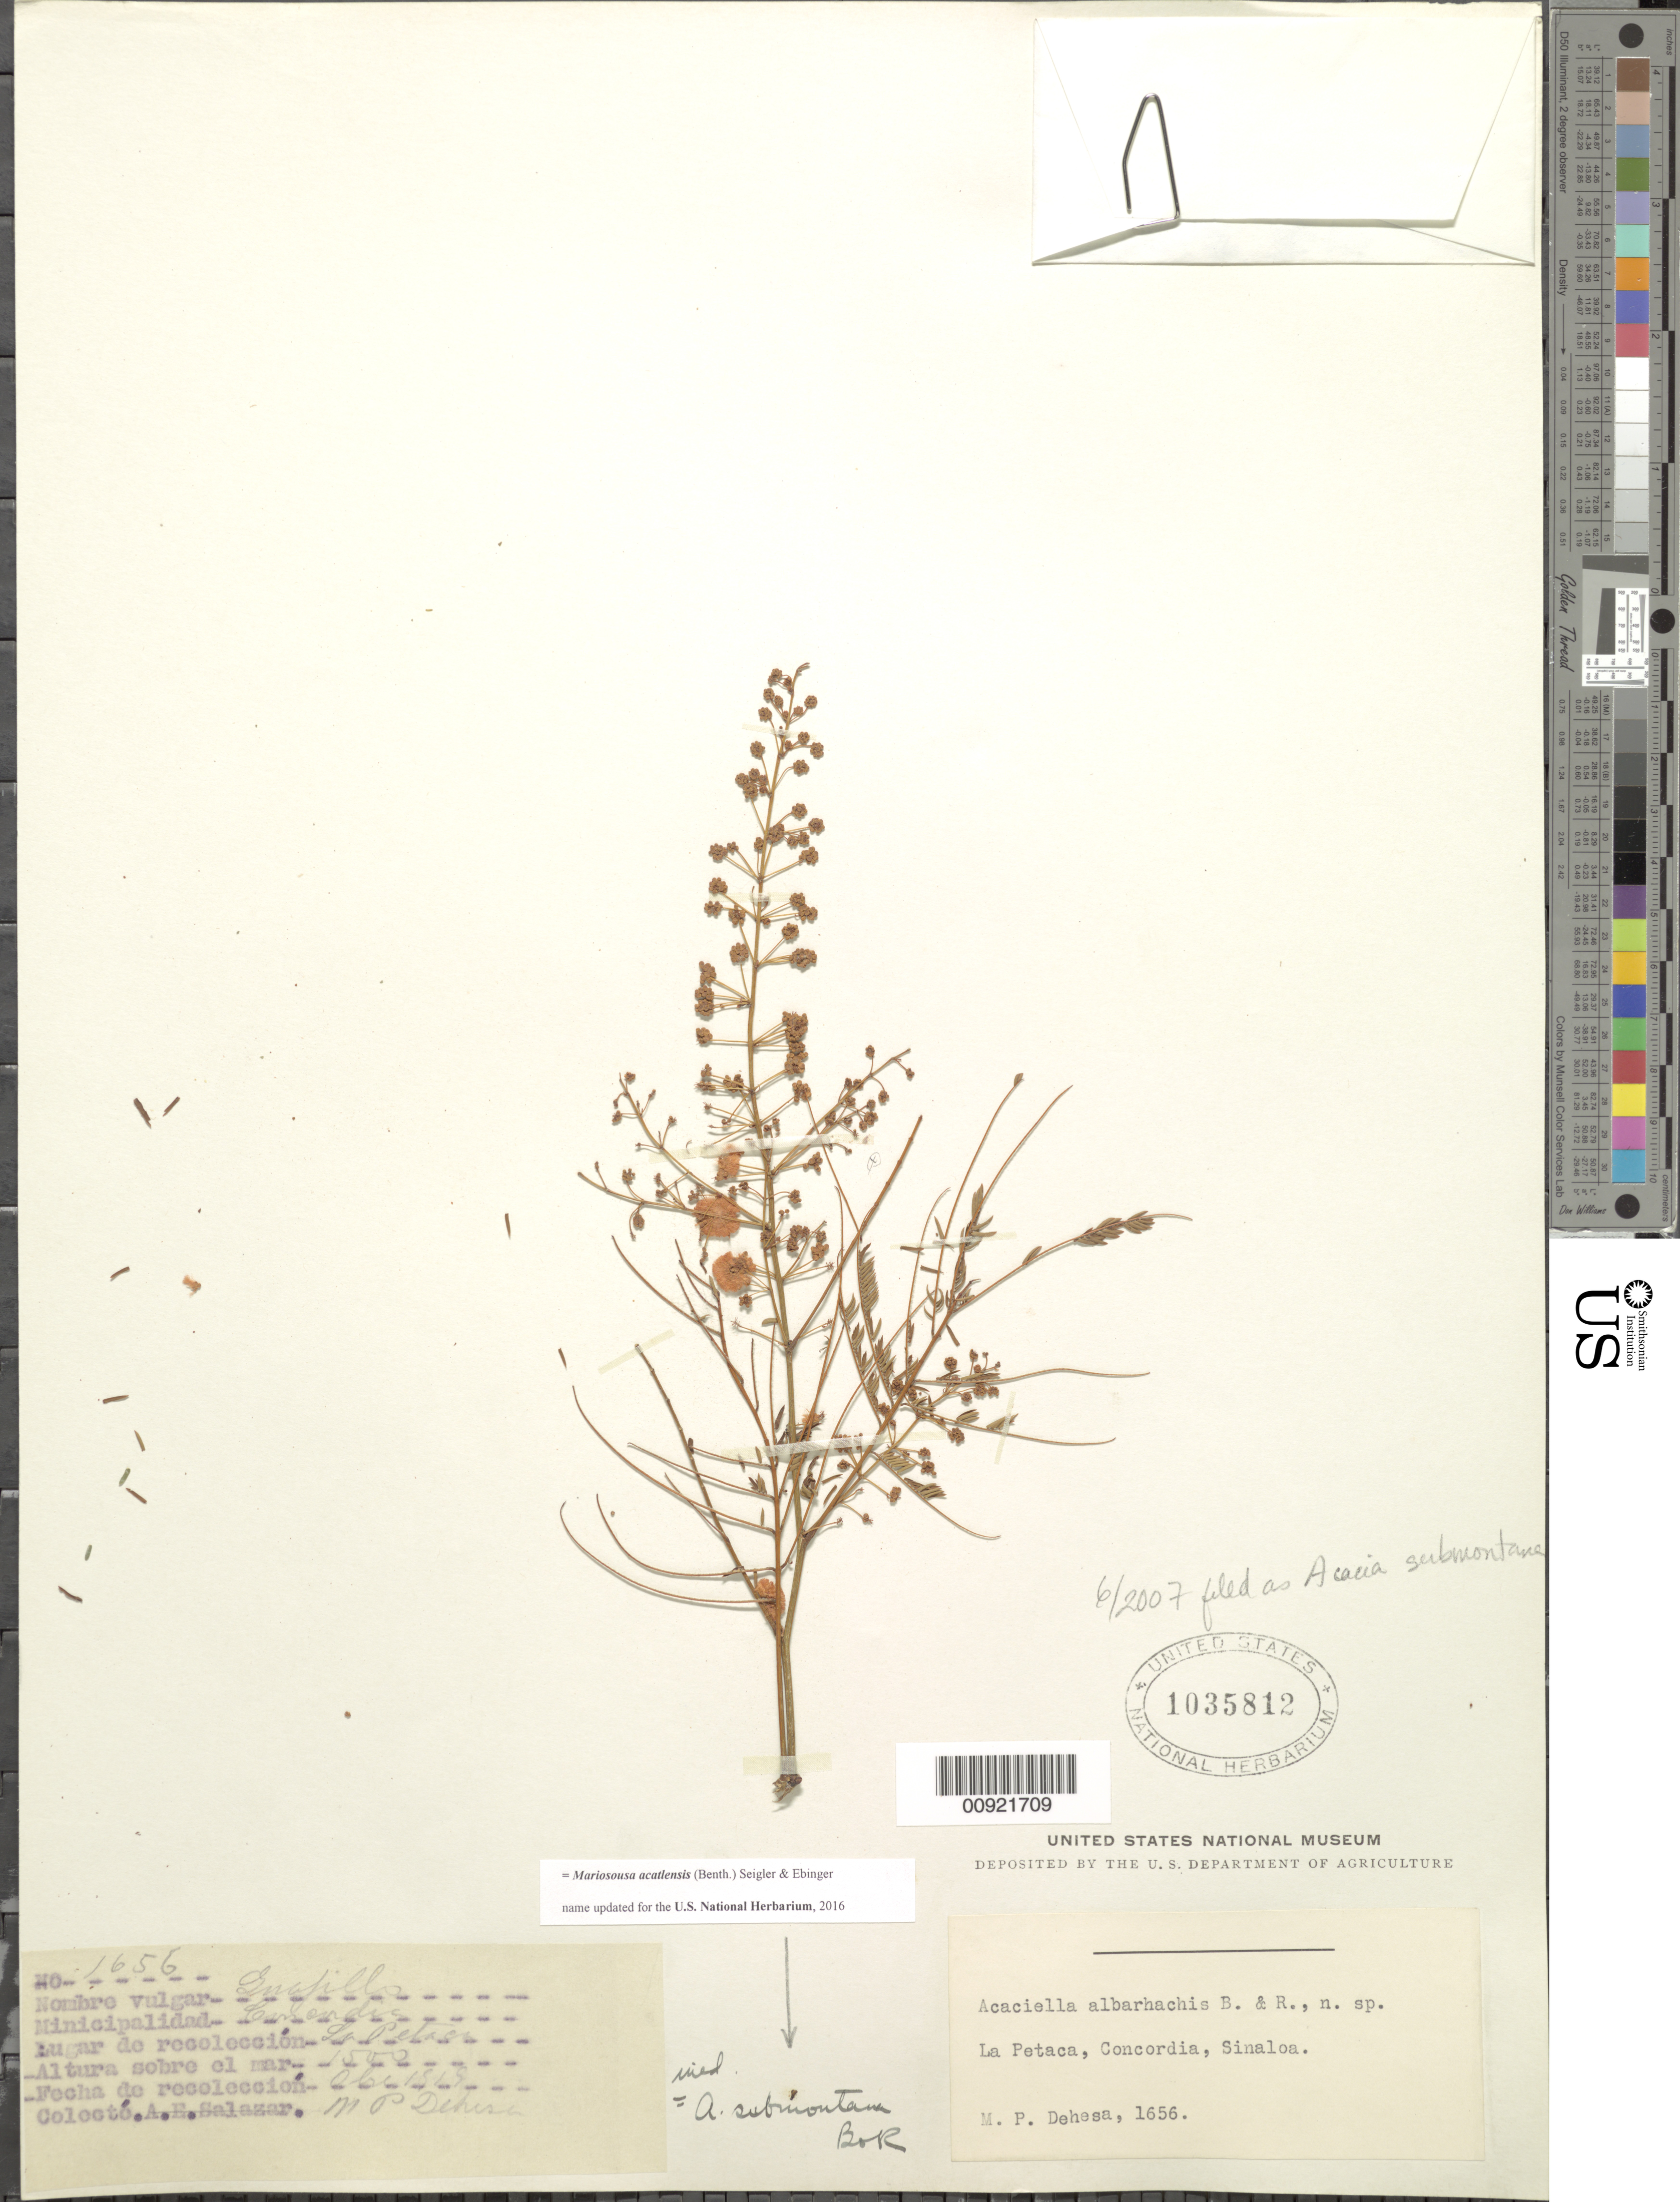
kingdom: Plantae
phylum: Tracheophyta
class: Magnoliopsida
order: Fabales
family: Fabaceae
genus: Mariosousa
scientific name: Mariosousa acatlensis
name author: (Benth.) Seigler & Ebinger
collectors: M. Dehesa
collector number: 1656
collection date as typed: Apr 1919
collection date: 1919-04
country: Mexico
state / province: Sinaloa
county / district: Concordia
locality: La Petaca, Concordia, Sinaloa.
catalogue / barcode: US 1035812